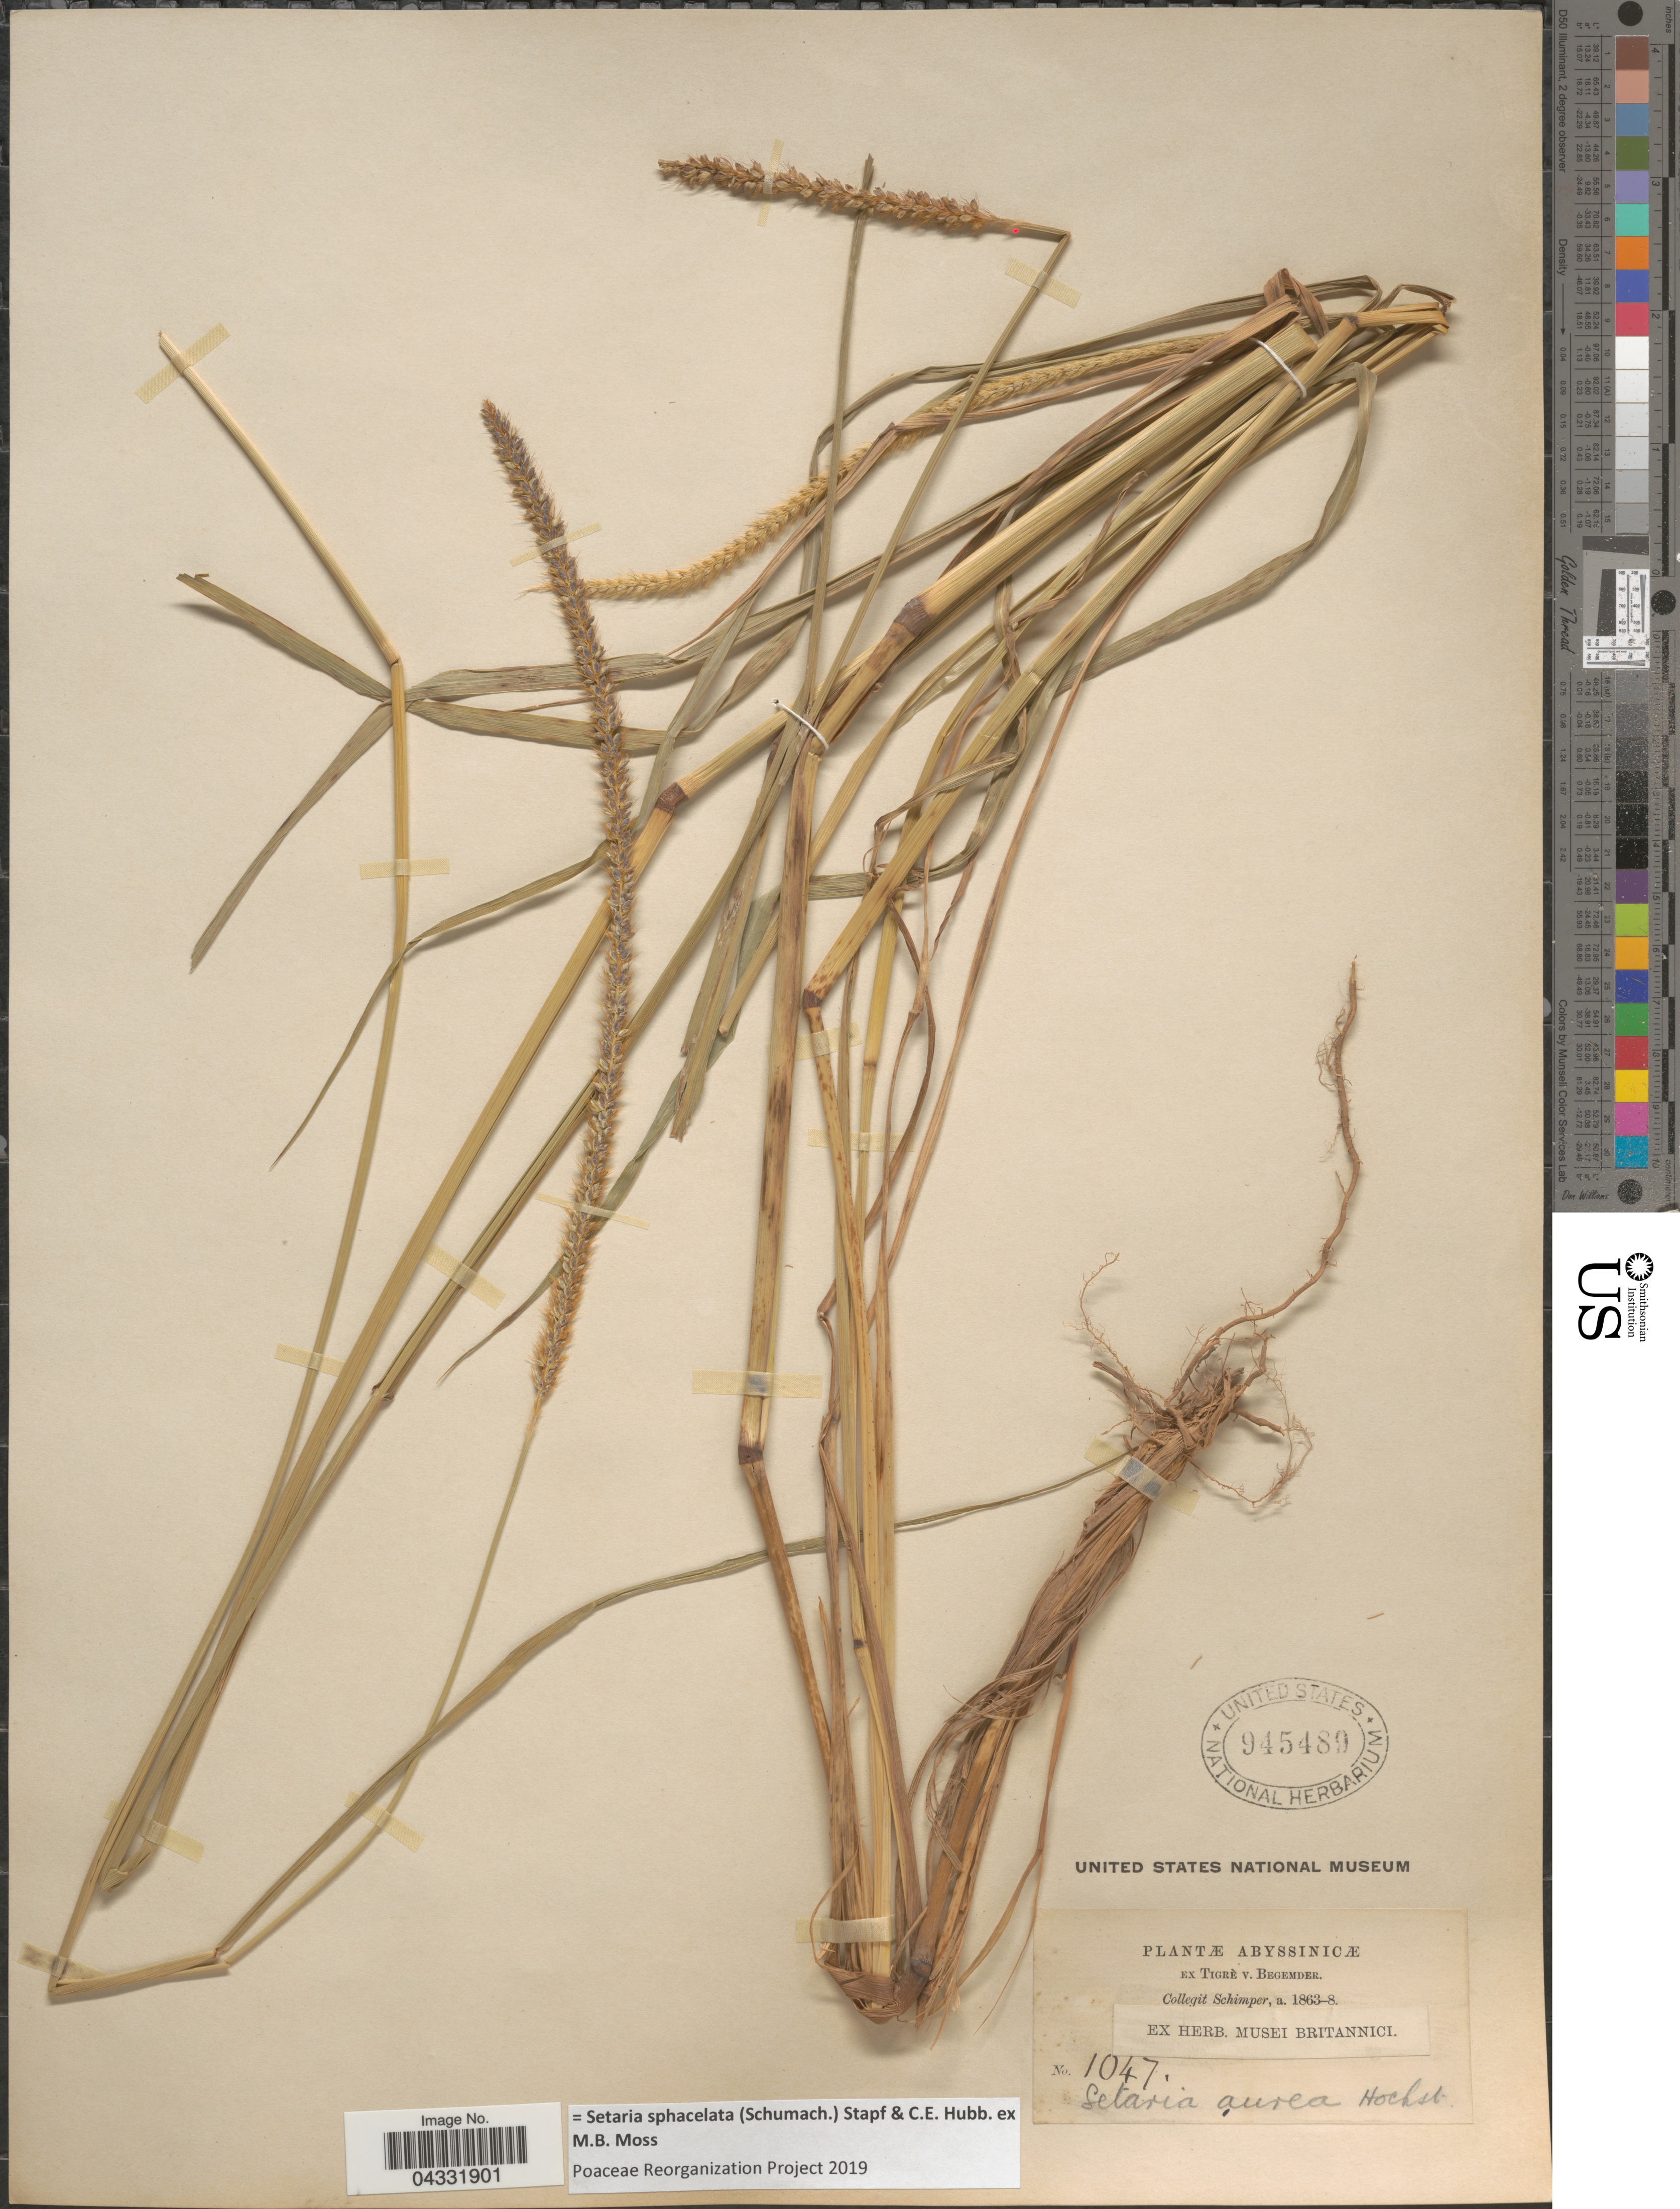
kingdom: Plantae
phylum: Tracheophyta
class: Liliopsida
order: Poales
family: Poaceae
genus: Setaria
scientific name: Setaria sphacelata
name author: (Schumach.) Stapf & Hubb. ex Moss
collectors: -. Schimper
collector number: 1047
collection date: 1863/1868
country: Ethiopia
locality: Abyssinicæ.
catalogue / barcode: US 945489